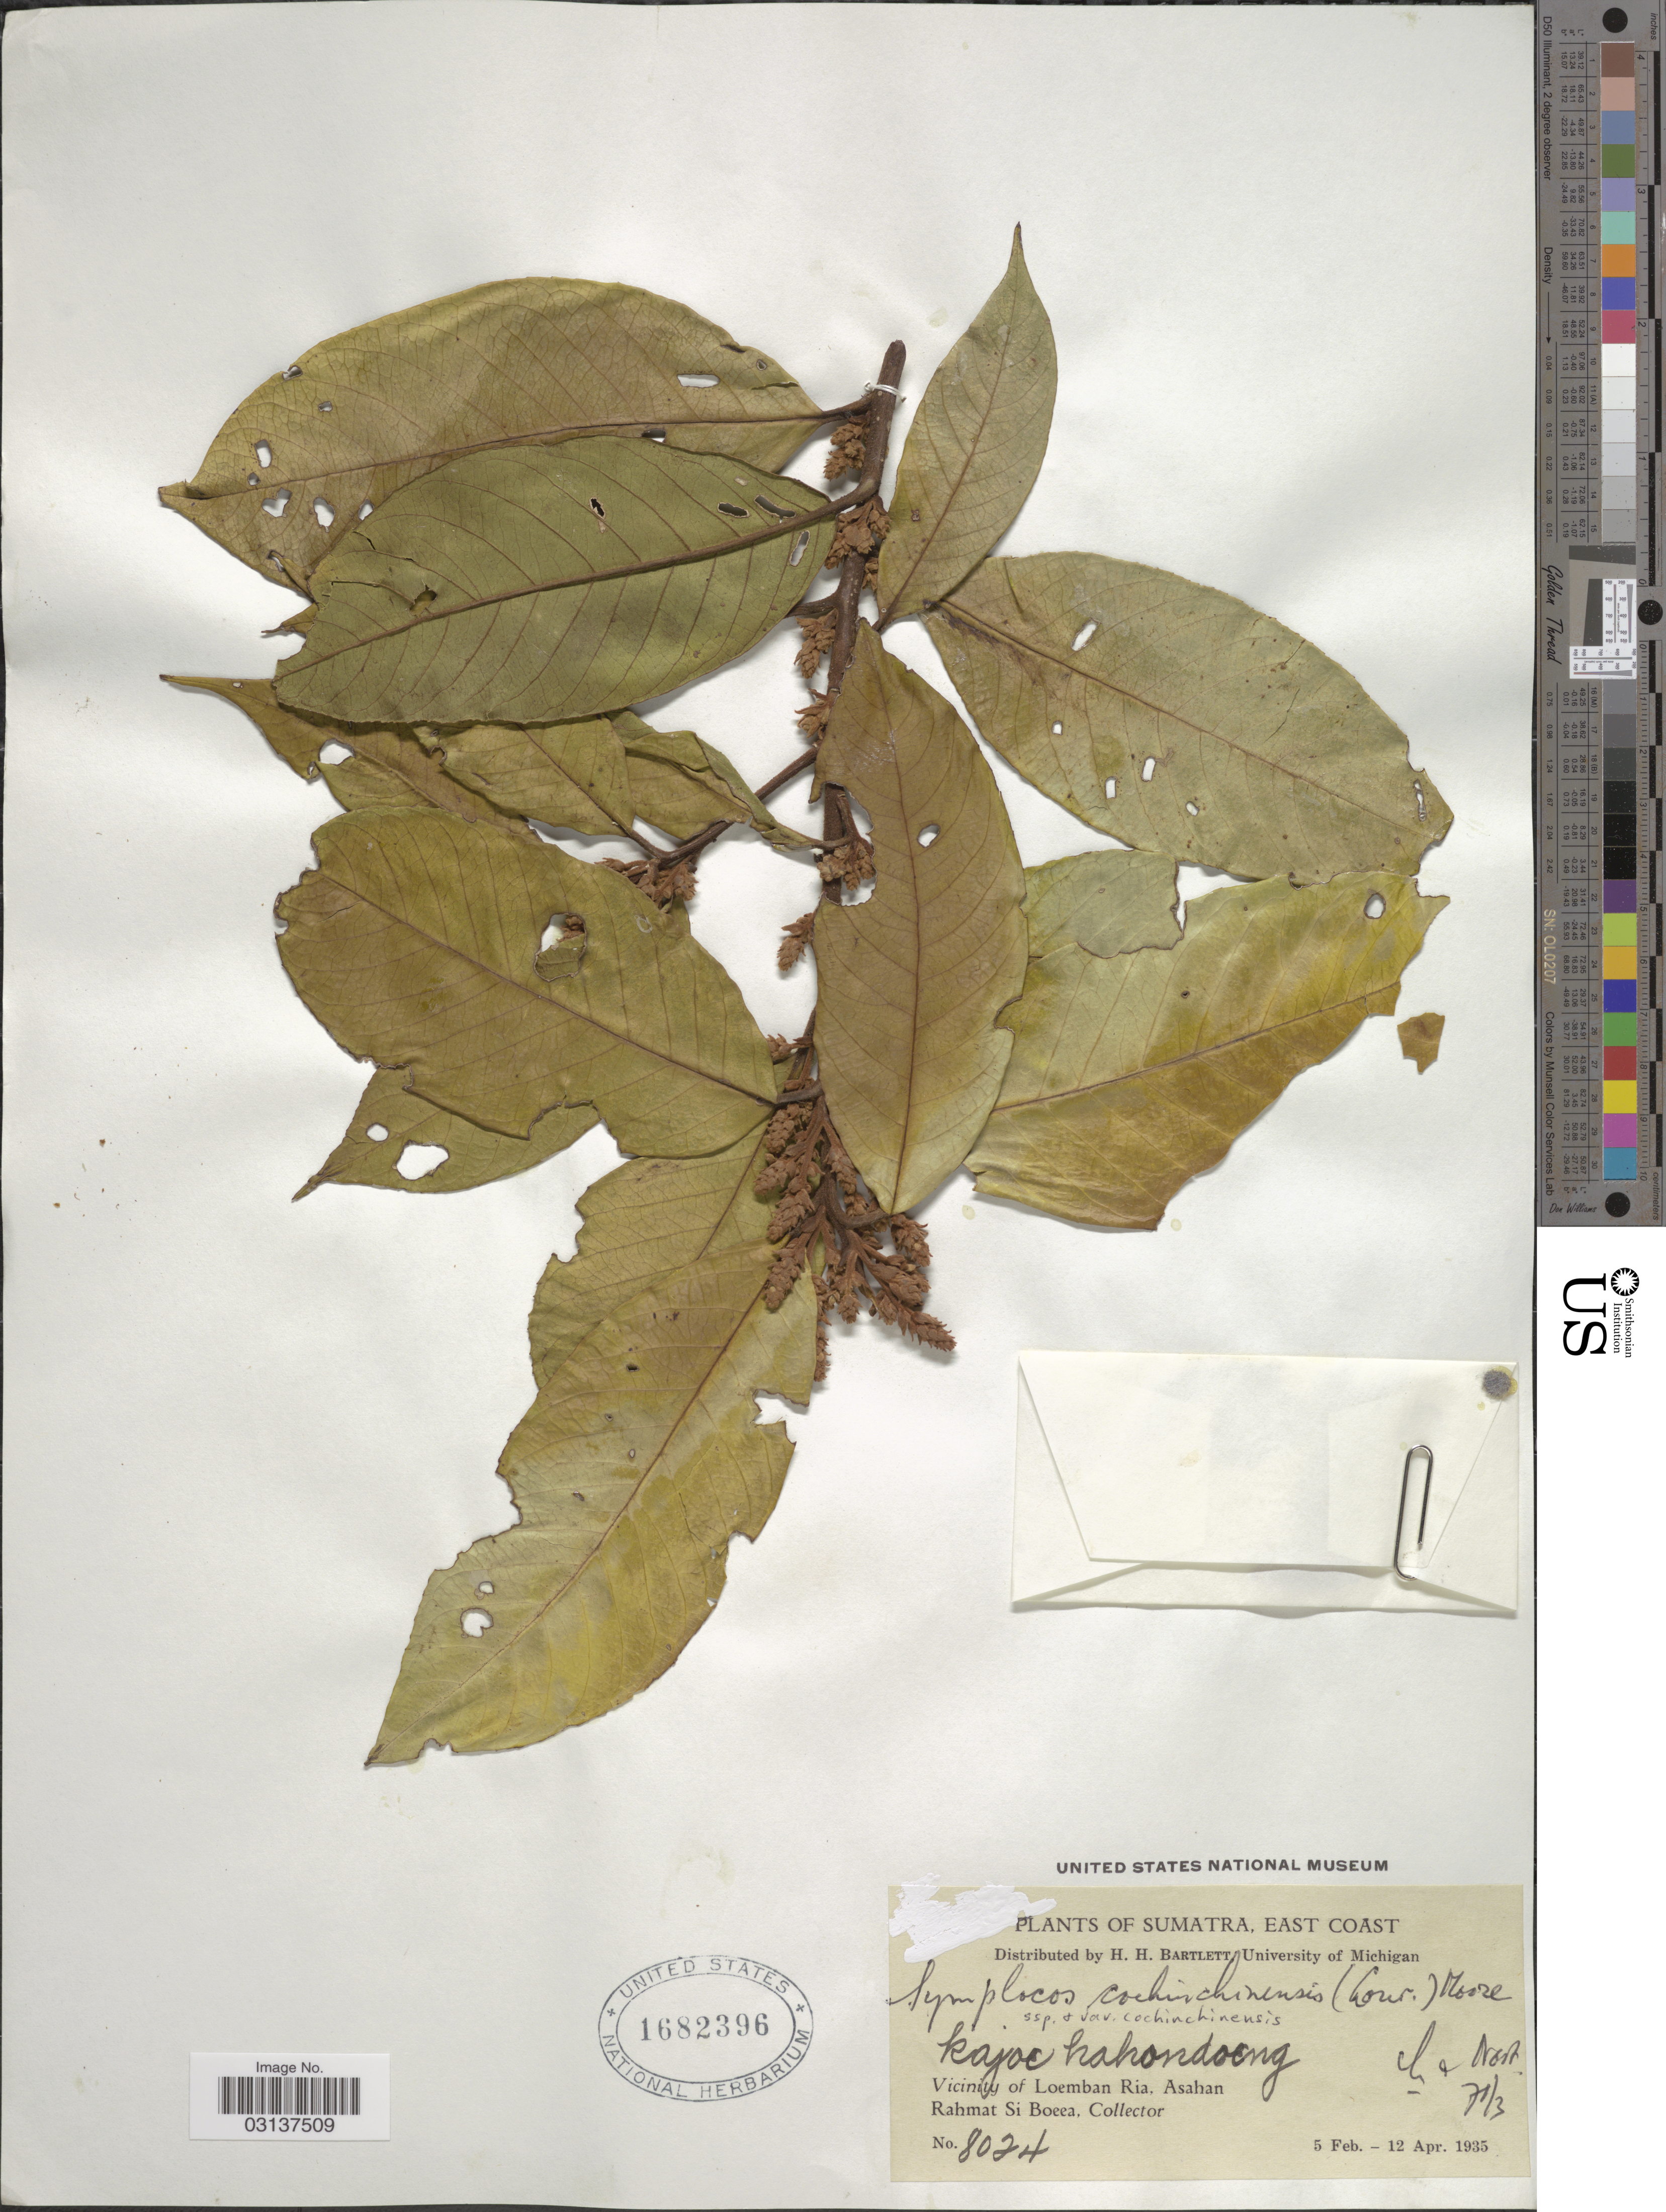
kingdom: Plantae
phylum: Tracheophyta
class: Magnoliopsida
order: Ericales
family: Symplocaceae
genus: Symplocos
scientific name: Symplocos cochinchinensis subsp. cochinchinensis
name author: (Lour.) S. Moore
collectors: Rahmat Si Boeea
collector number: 8024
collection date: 1935-02-05/1935-04-12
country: Indonesia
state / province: Sumatra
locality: East Coast, Vicinity of Loemban Ria, Asahan.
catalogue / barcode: US 1682396